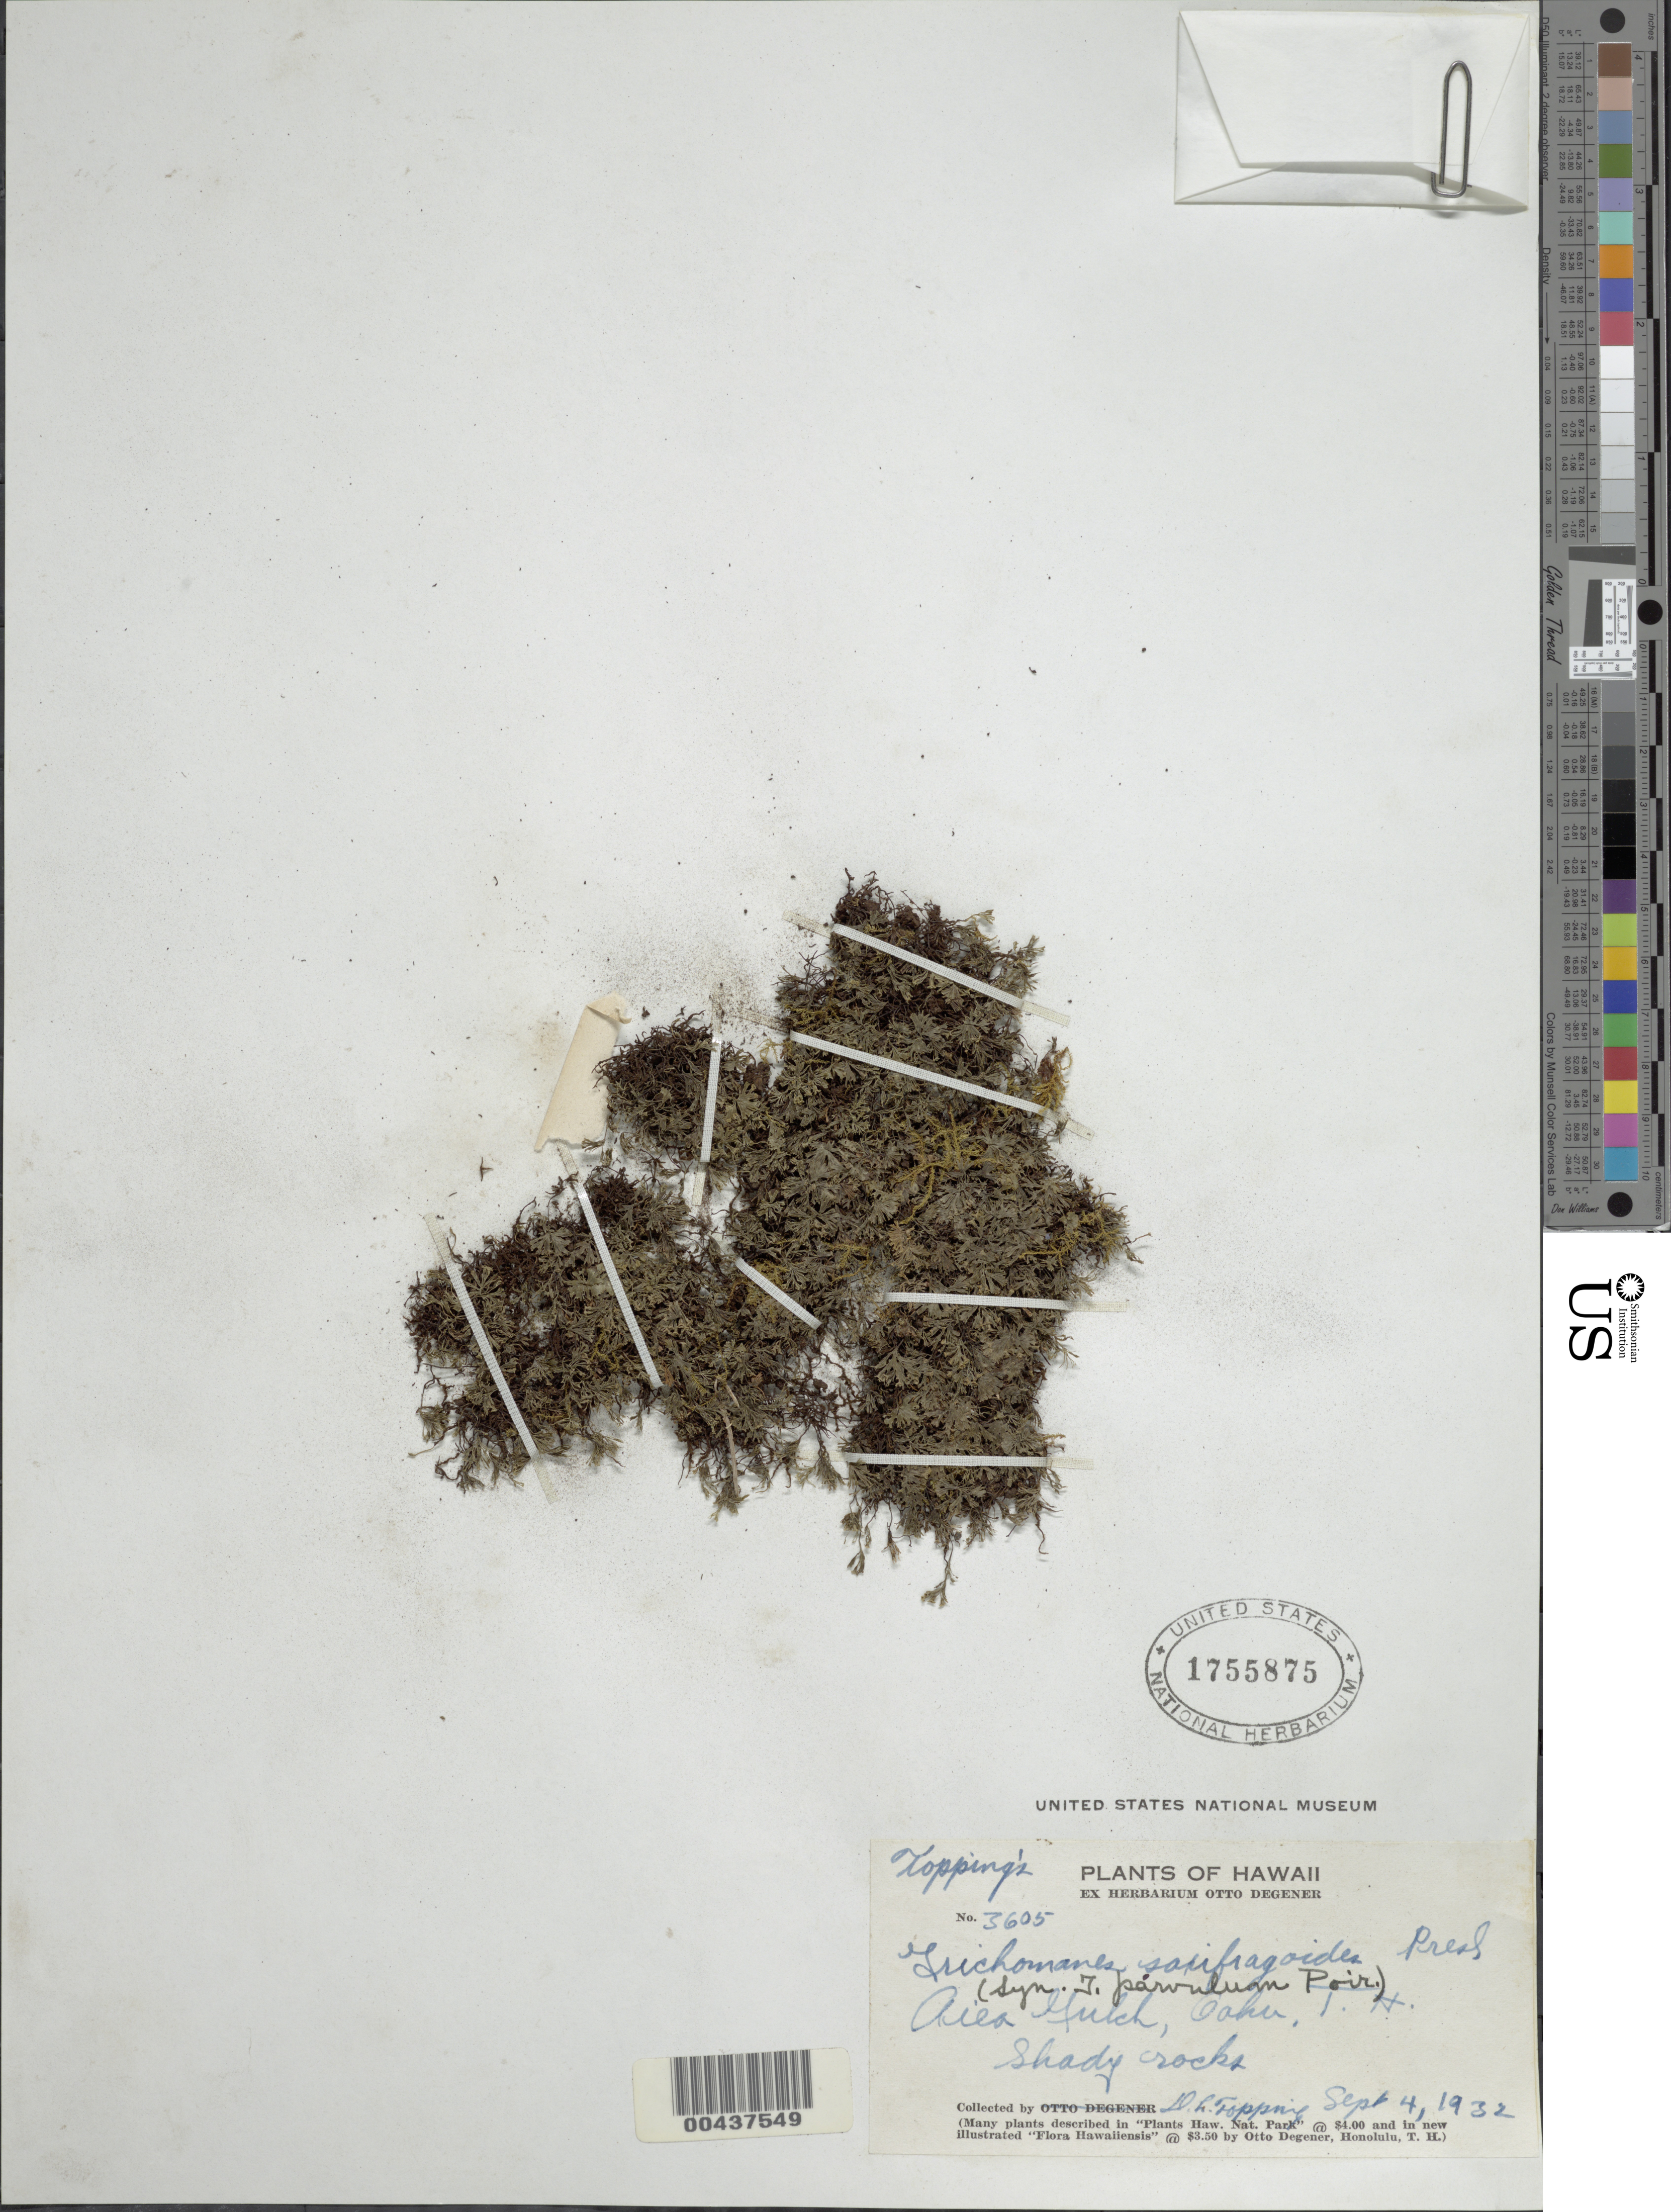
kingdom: Plantae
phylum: Tracheophyta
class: Polypodiopsida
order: Hymenophyllales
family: Hymenophyllaceae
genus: Crepidomanes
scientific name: Crepidomanes minutum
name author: (Blume) K. Iwats.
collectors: D. L. Topping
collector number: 3605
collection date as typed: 4 Sep 1932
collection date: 1932-09-04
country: United States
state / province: Hawaii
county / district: Honolulu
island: Oahu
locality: Aiea Gulch, Oahu, T.H.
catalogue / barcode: US 1755875